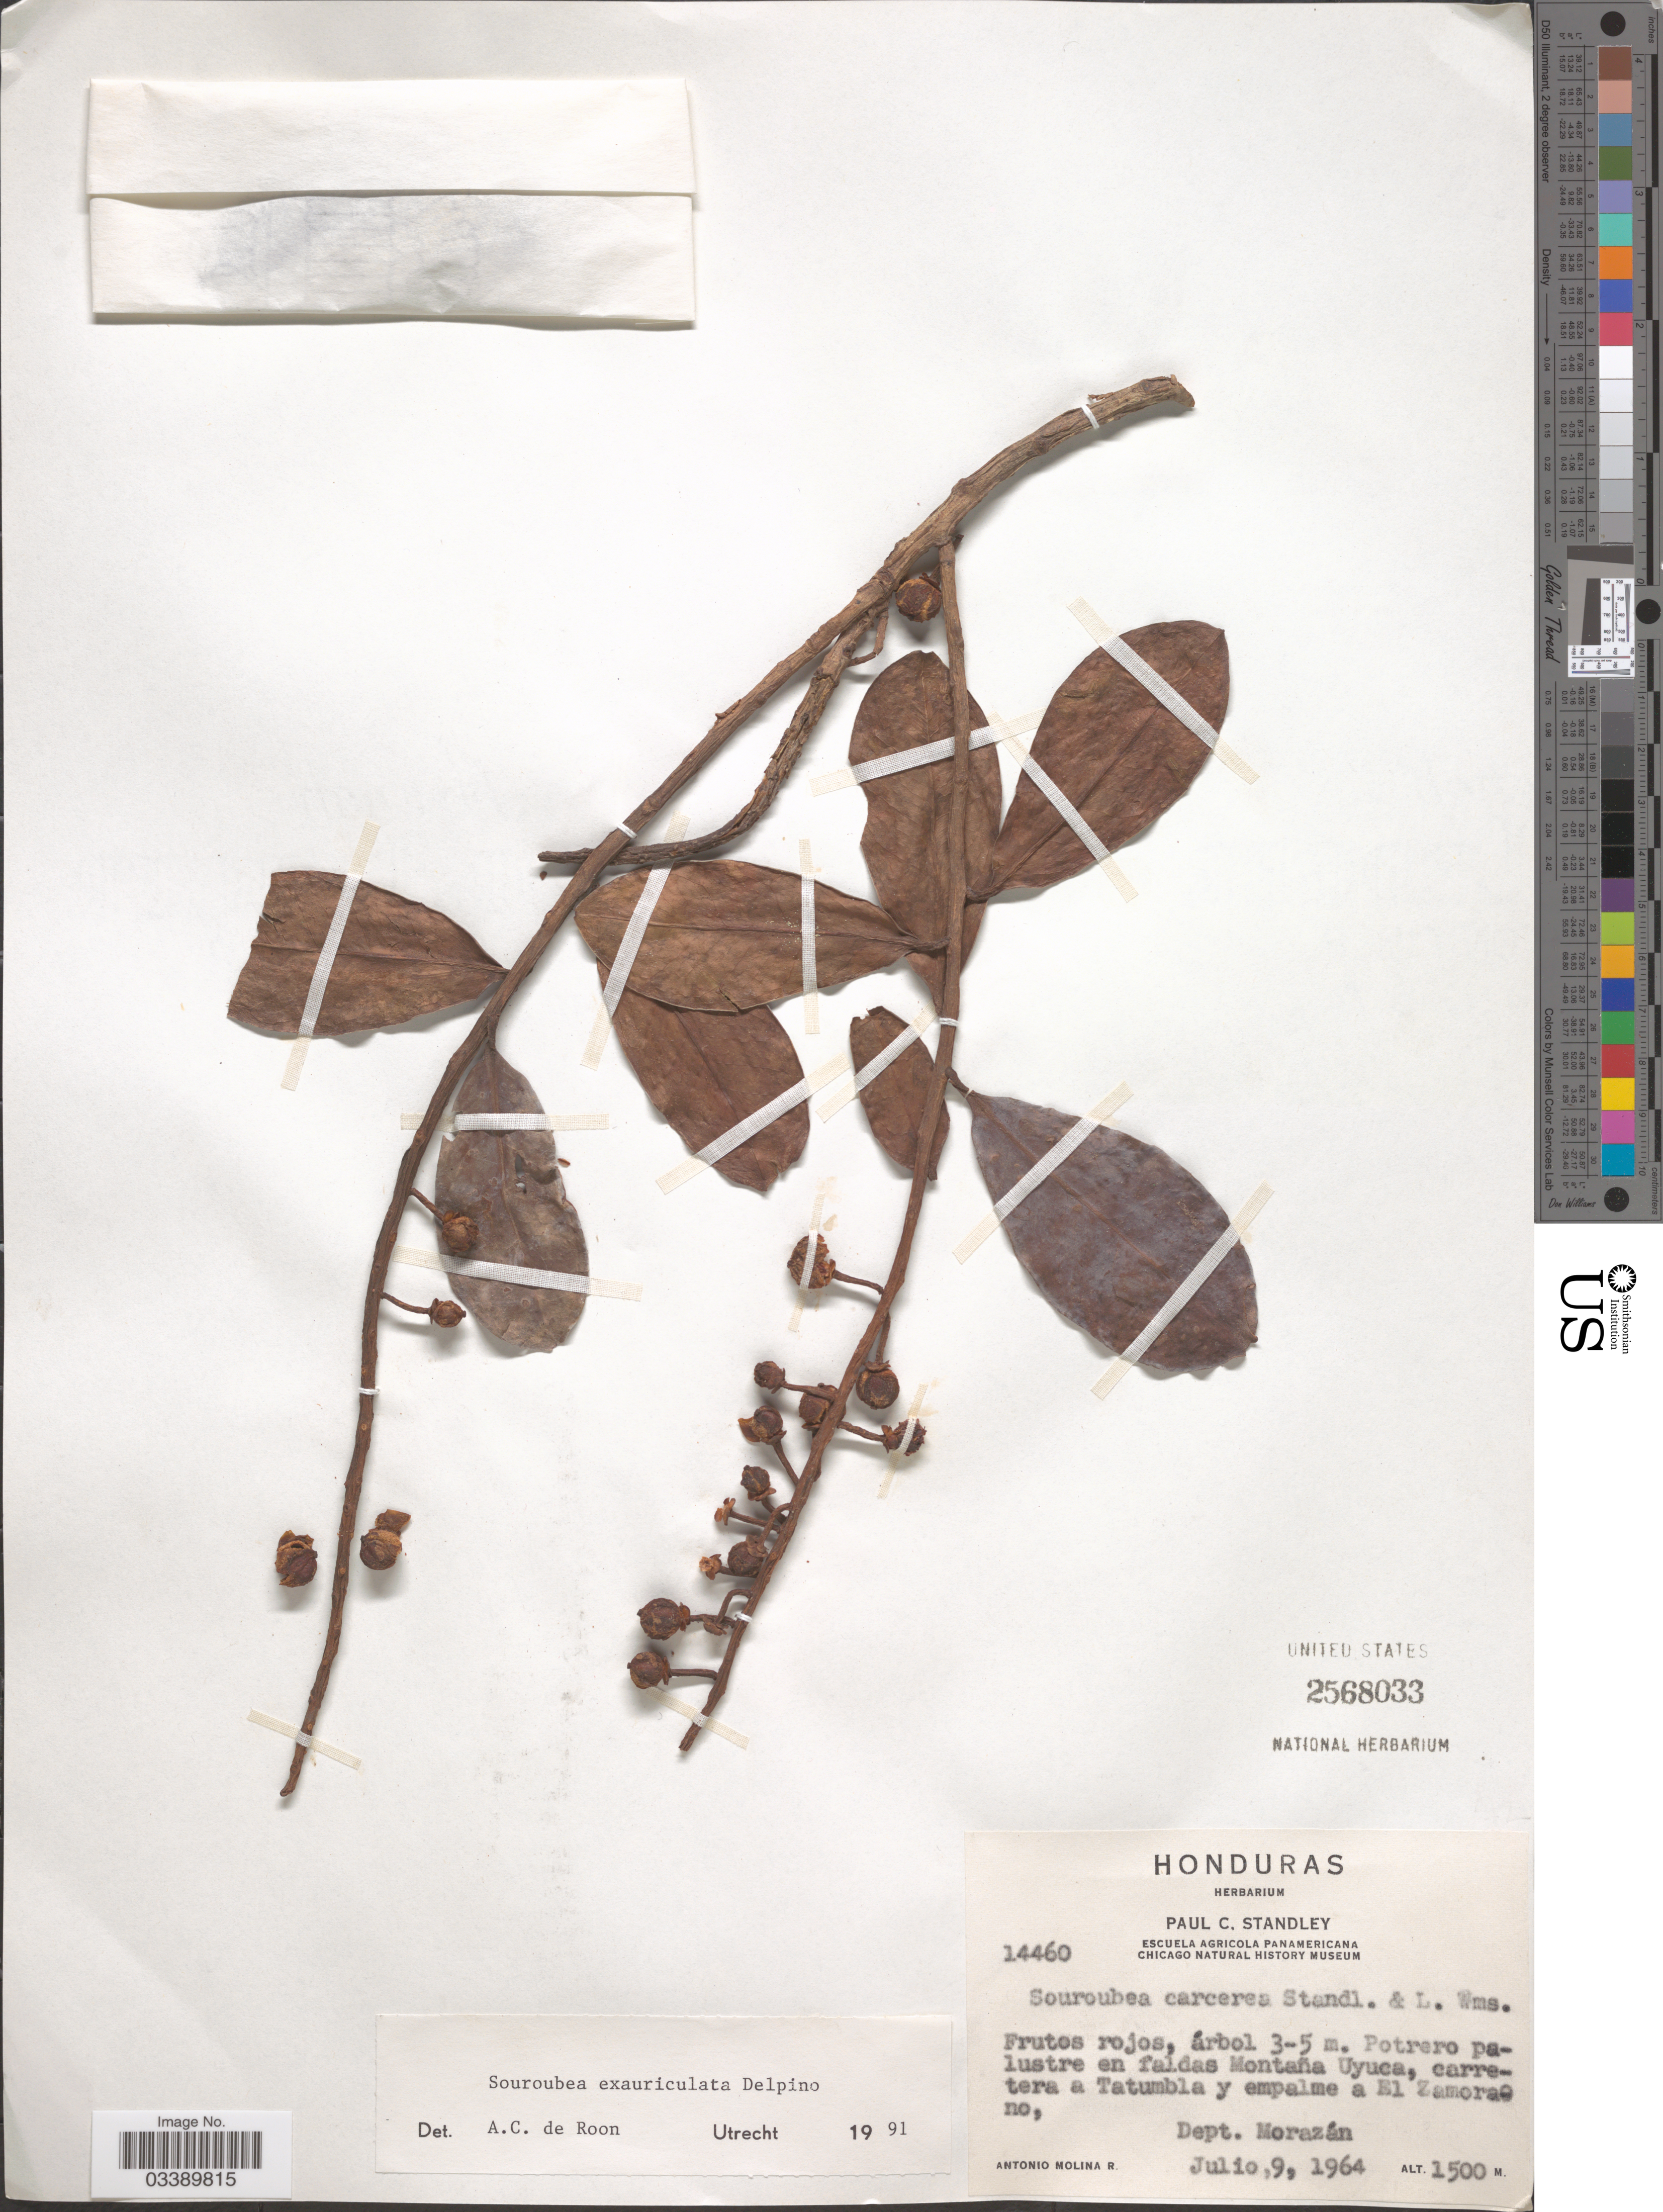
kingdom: Plantae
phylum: Tracheophyta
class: Magnoliopsida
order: Ericales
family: Marcgraviaceae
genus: Souroubea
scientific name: Souroubea exauriculata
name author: Delpino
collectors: A. Molina R.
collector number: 14460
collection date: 1964-07-09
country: Honduras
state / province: Fco. Morazán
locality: Potrero palustre en faldas Montaña Uyuca, carretera a Tatumbla y empalme a El Zamorano. Dept. Morazán.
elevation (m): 1500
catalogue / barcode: US 2568033